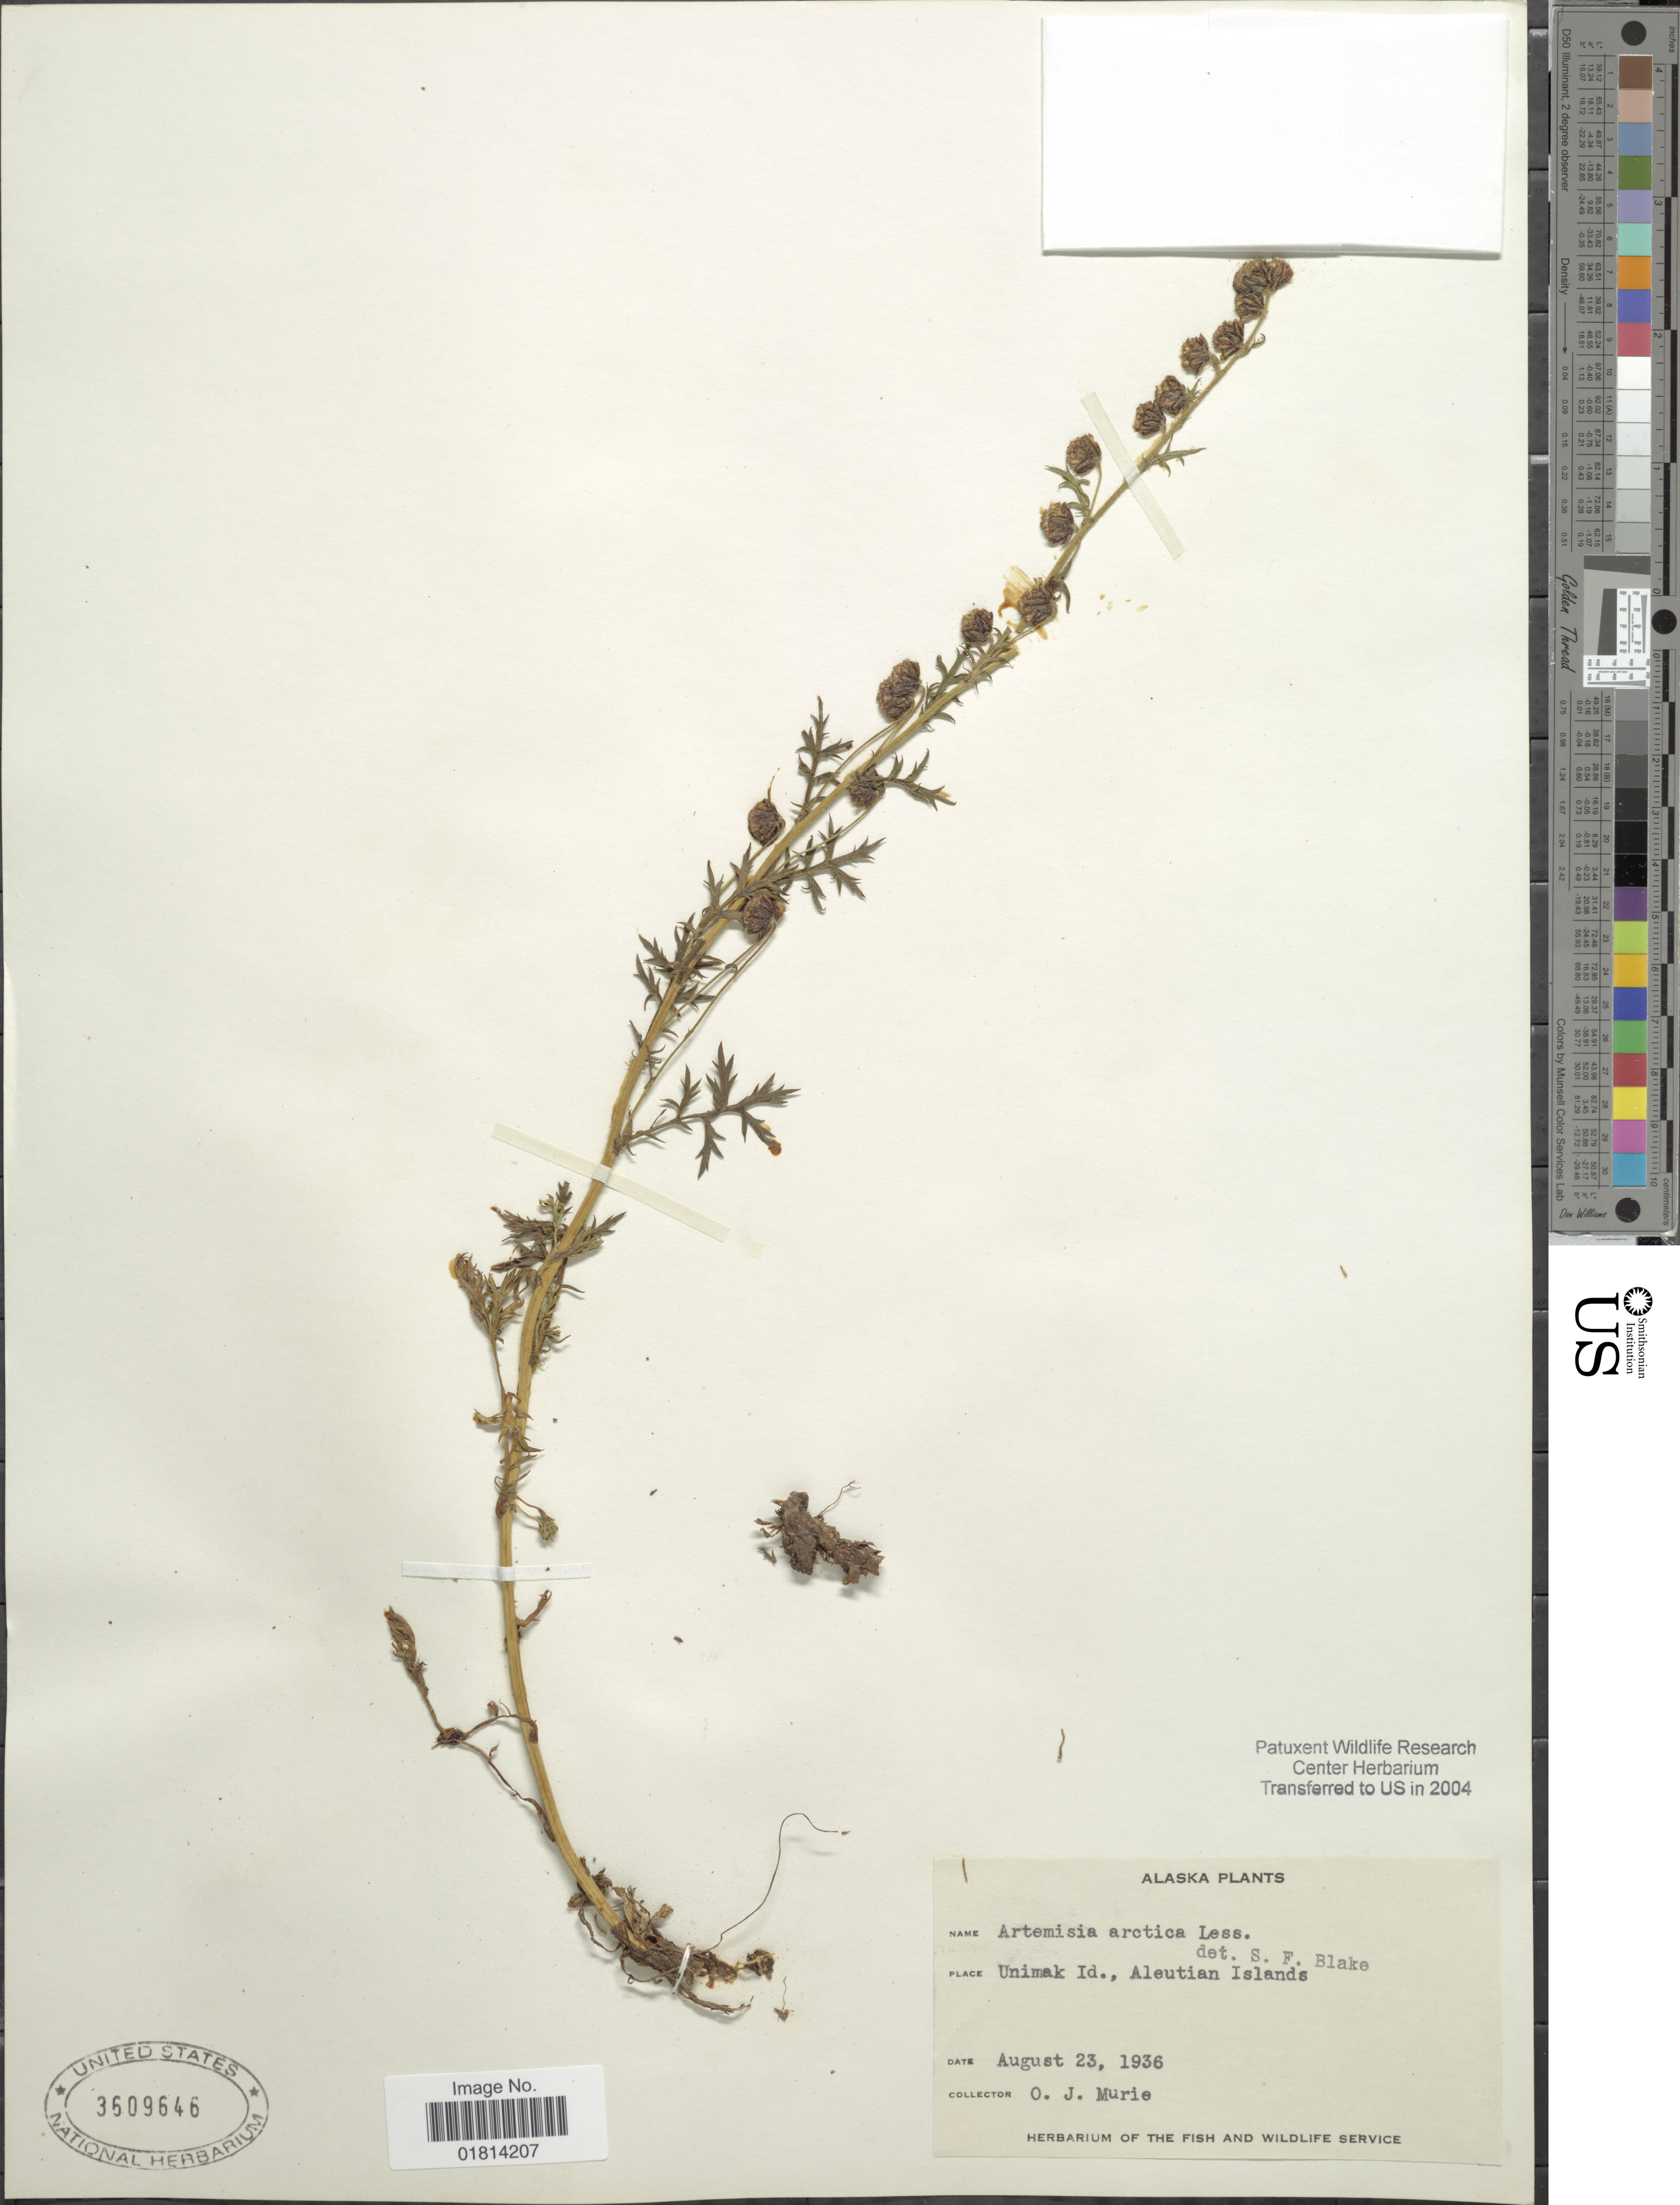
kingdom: Plantae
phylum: Tracheophyta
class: Magnoliopsida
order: Asterales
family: Asteraceae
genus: Artemisia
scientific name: Artemisia arctica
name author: Less.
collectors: O. Murie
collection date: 1936-08-23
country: United States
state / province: Alaska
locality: Unimak Id., Aleutian Islands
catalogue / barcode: US 3609646